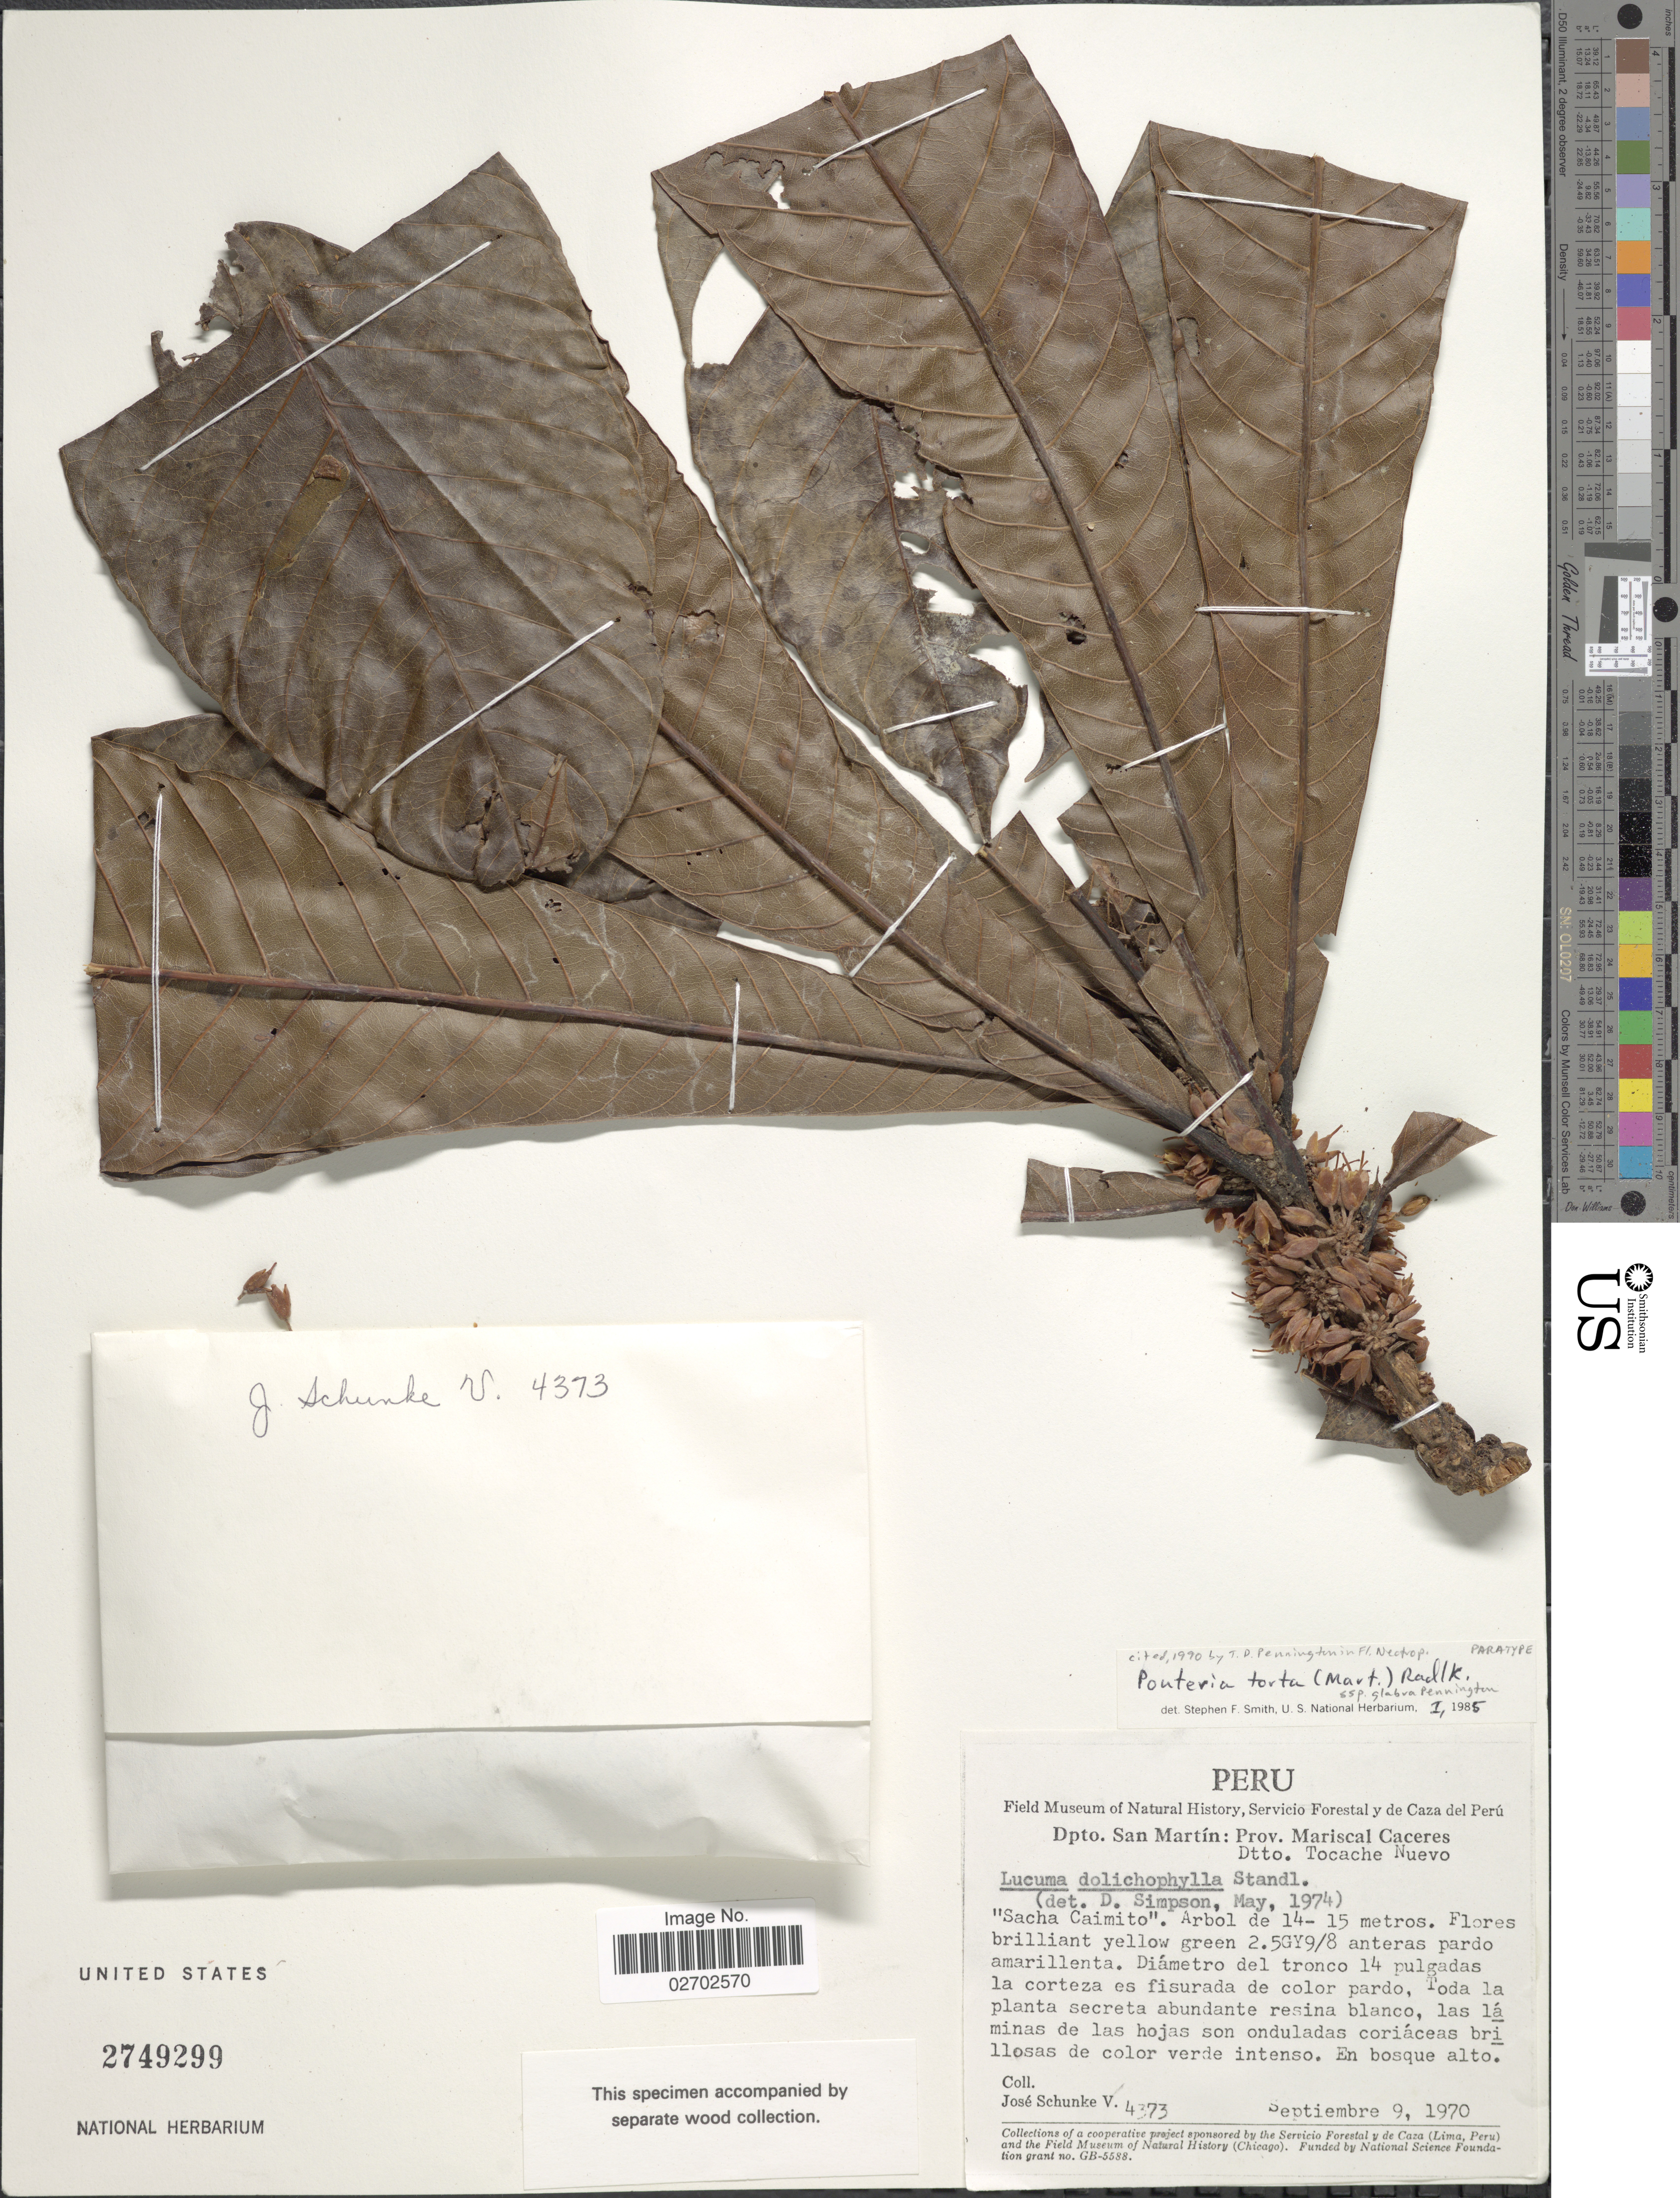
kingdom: Plantae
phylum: Tracheophyta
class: Magnoliopsida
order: Ericales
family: Sapotaceae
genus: Pouteria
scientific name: Pouteria torta subsp. glabra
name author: T.D. Penn.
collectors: J. Schunke Vigo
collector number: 4373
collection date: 1970-09-09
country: Peru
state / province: San Martín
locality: Dpto. San Martín: Prov. Mariscal Caceres. Dtto. Tocache Nuevo. "Sacha Caimito".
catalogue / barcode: US 2749299